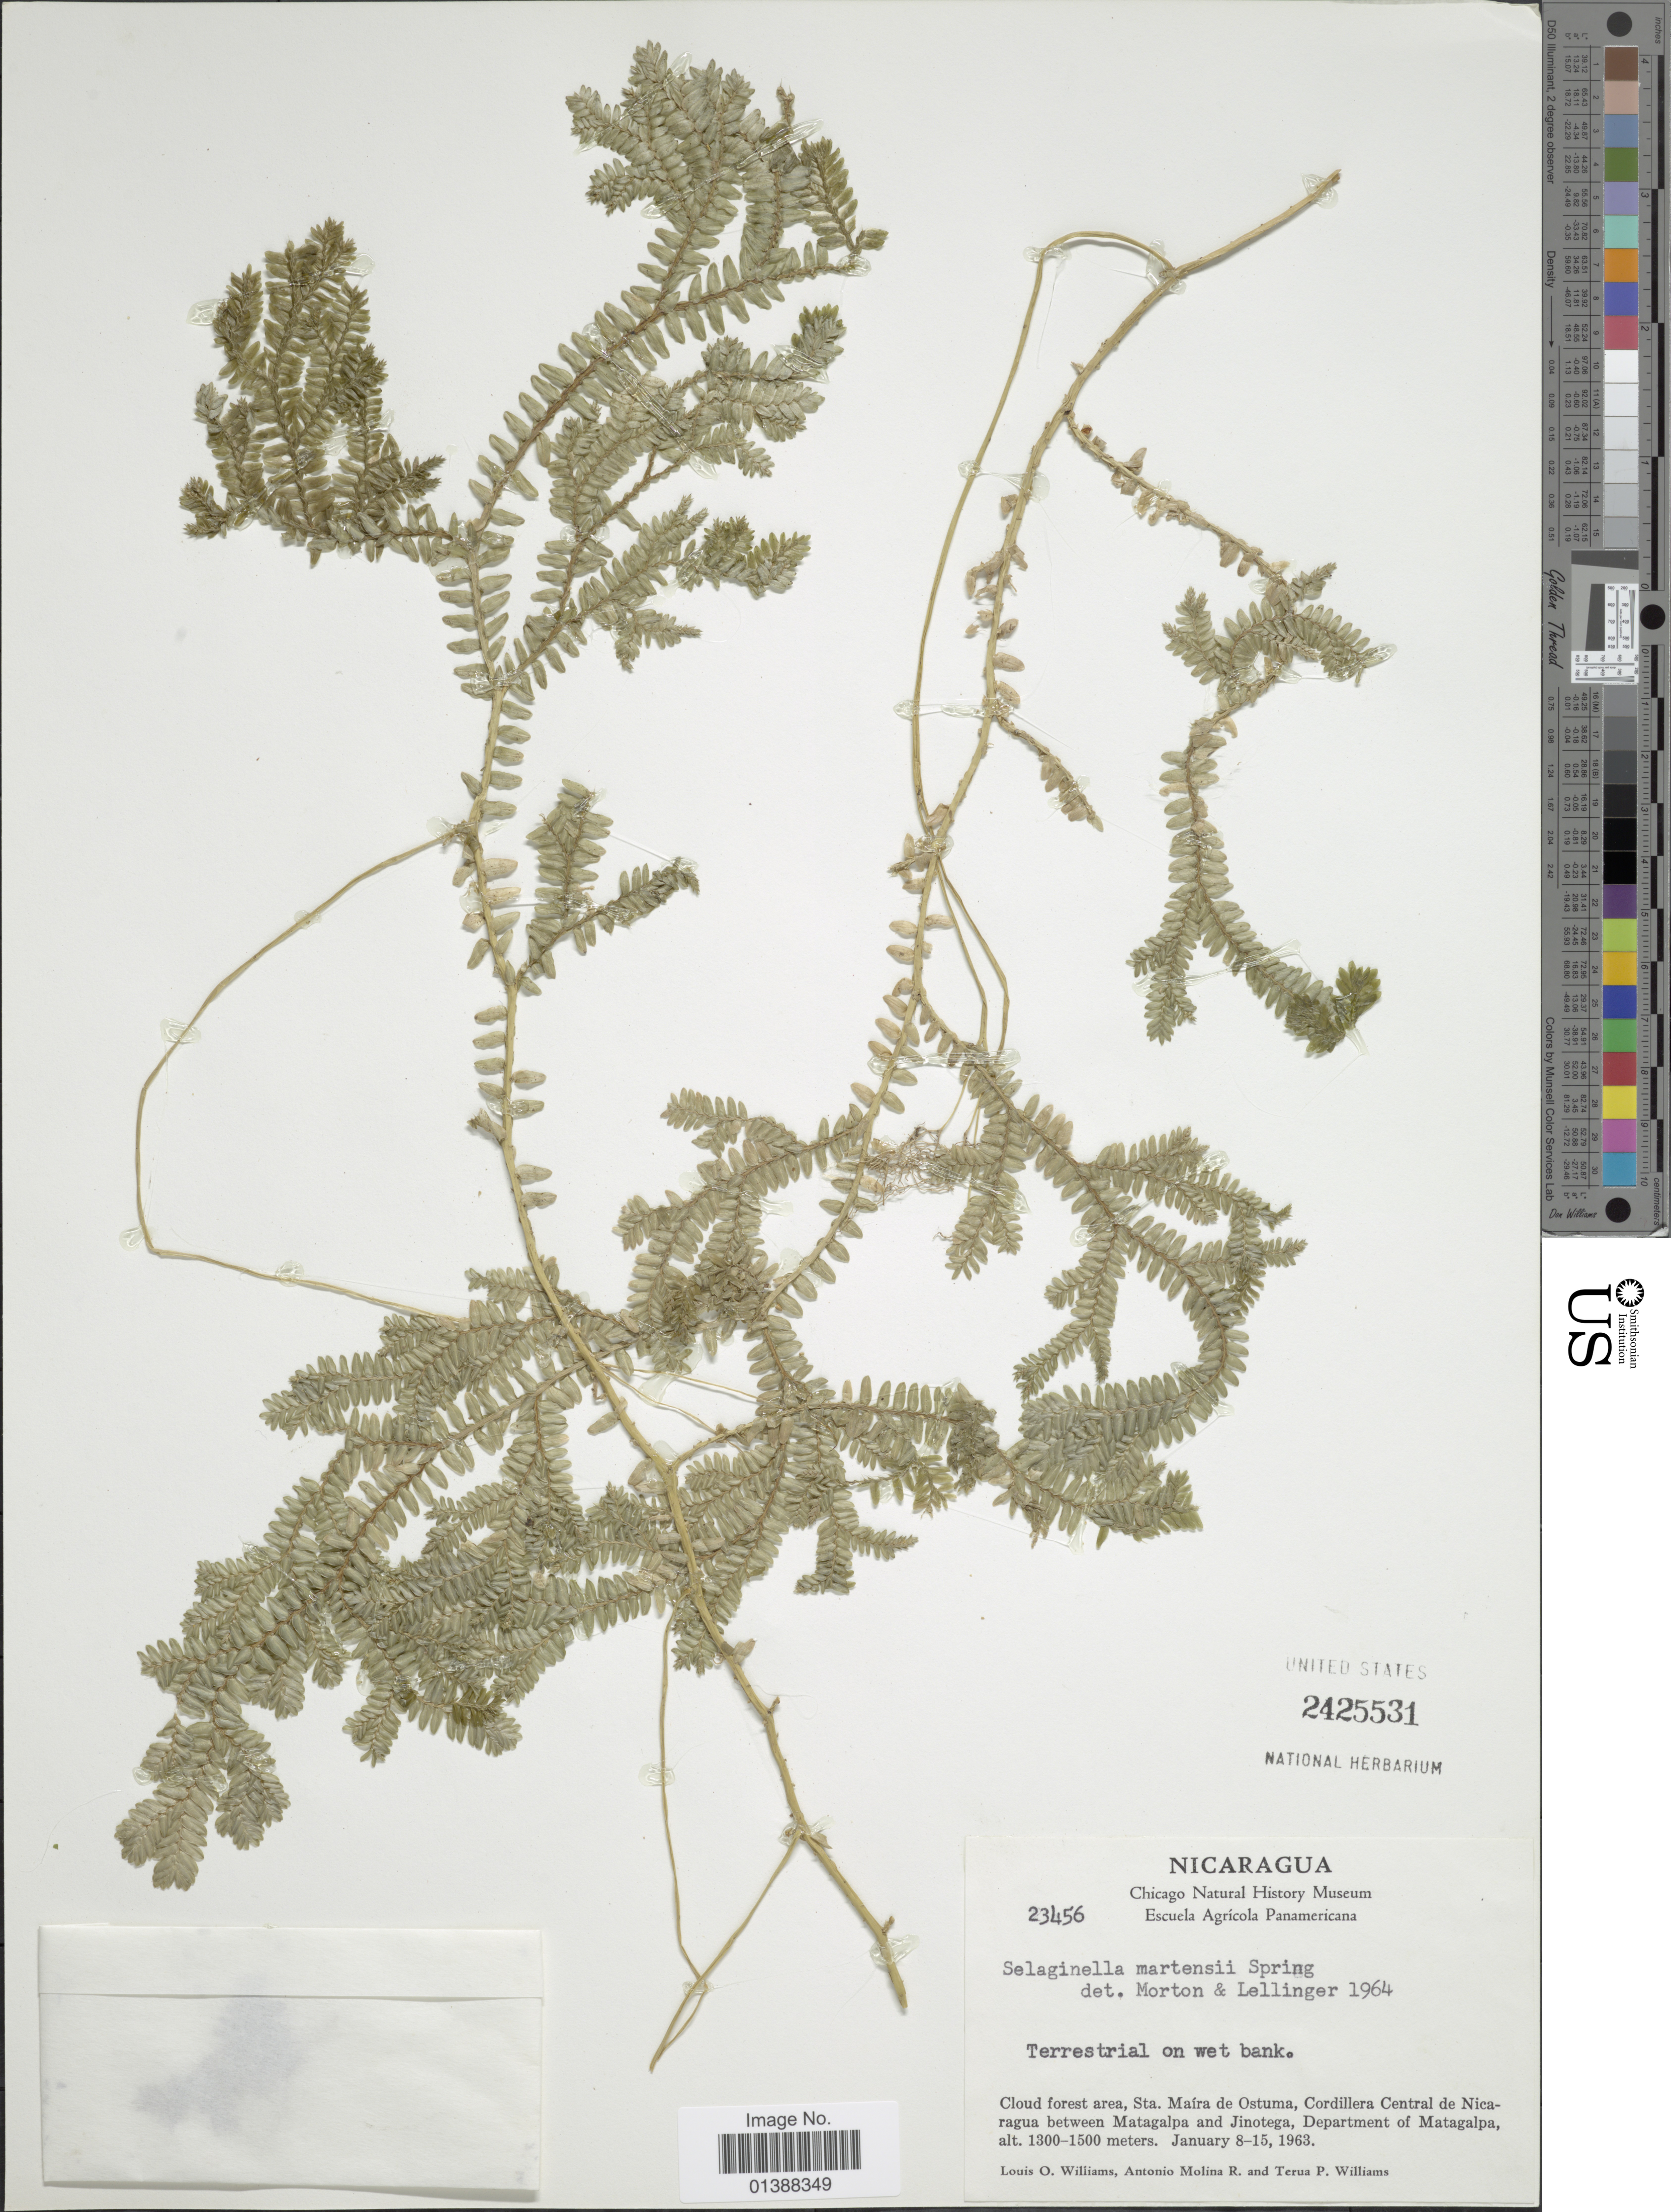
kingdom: Plantae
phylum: Tracheophyta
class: Lycopodiopsida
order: Selaginellales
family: Selaginellaceae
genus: Selaginella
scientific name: Selaginella martensii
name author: Spring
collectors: L. O. Williams, A. Molina R. & T. P. Williams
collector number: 23456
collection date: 1963-01-08/1963-01-15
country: Nicaragua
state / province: Matagalpa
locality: Sta Maíra de Ostuma, Cordillera Central de Nicaragua between Matagalpa and Jinotega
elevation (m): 1300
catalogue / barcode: US 2425531